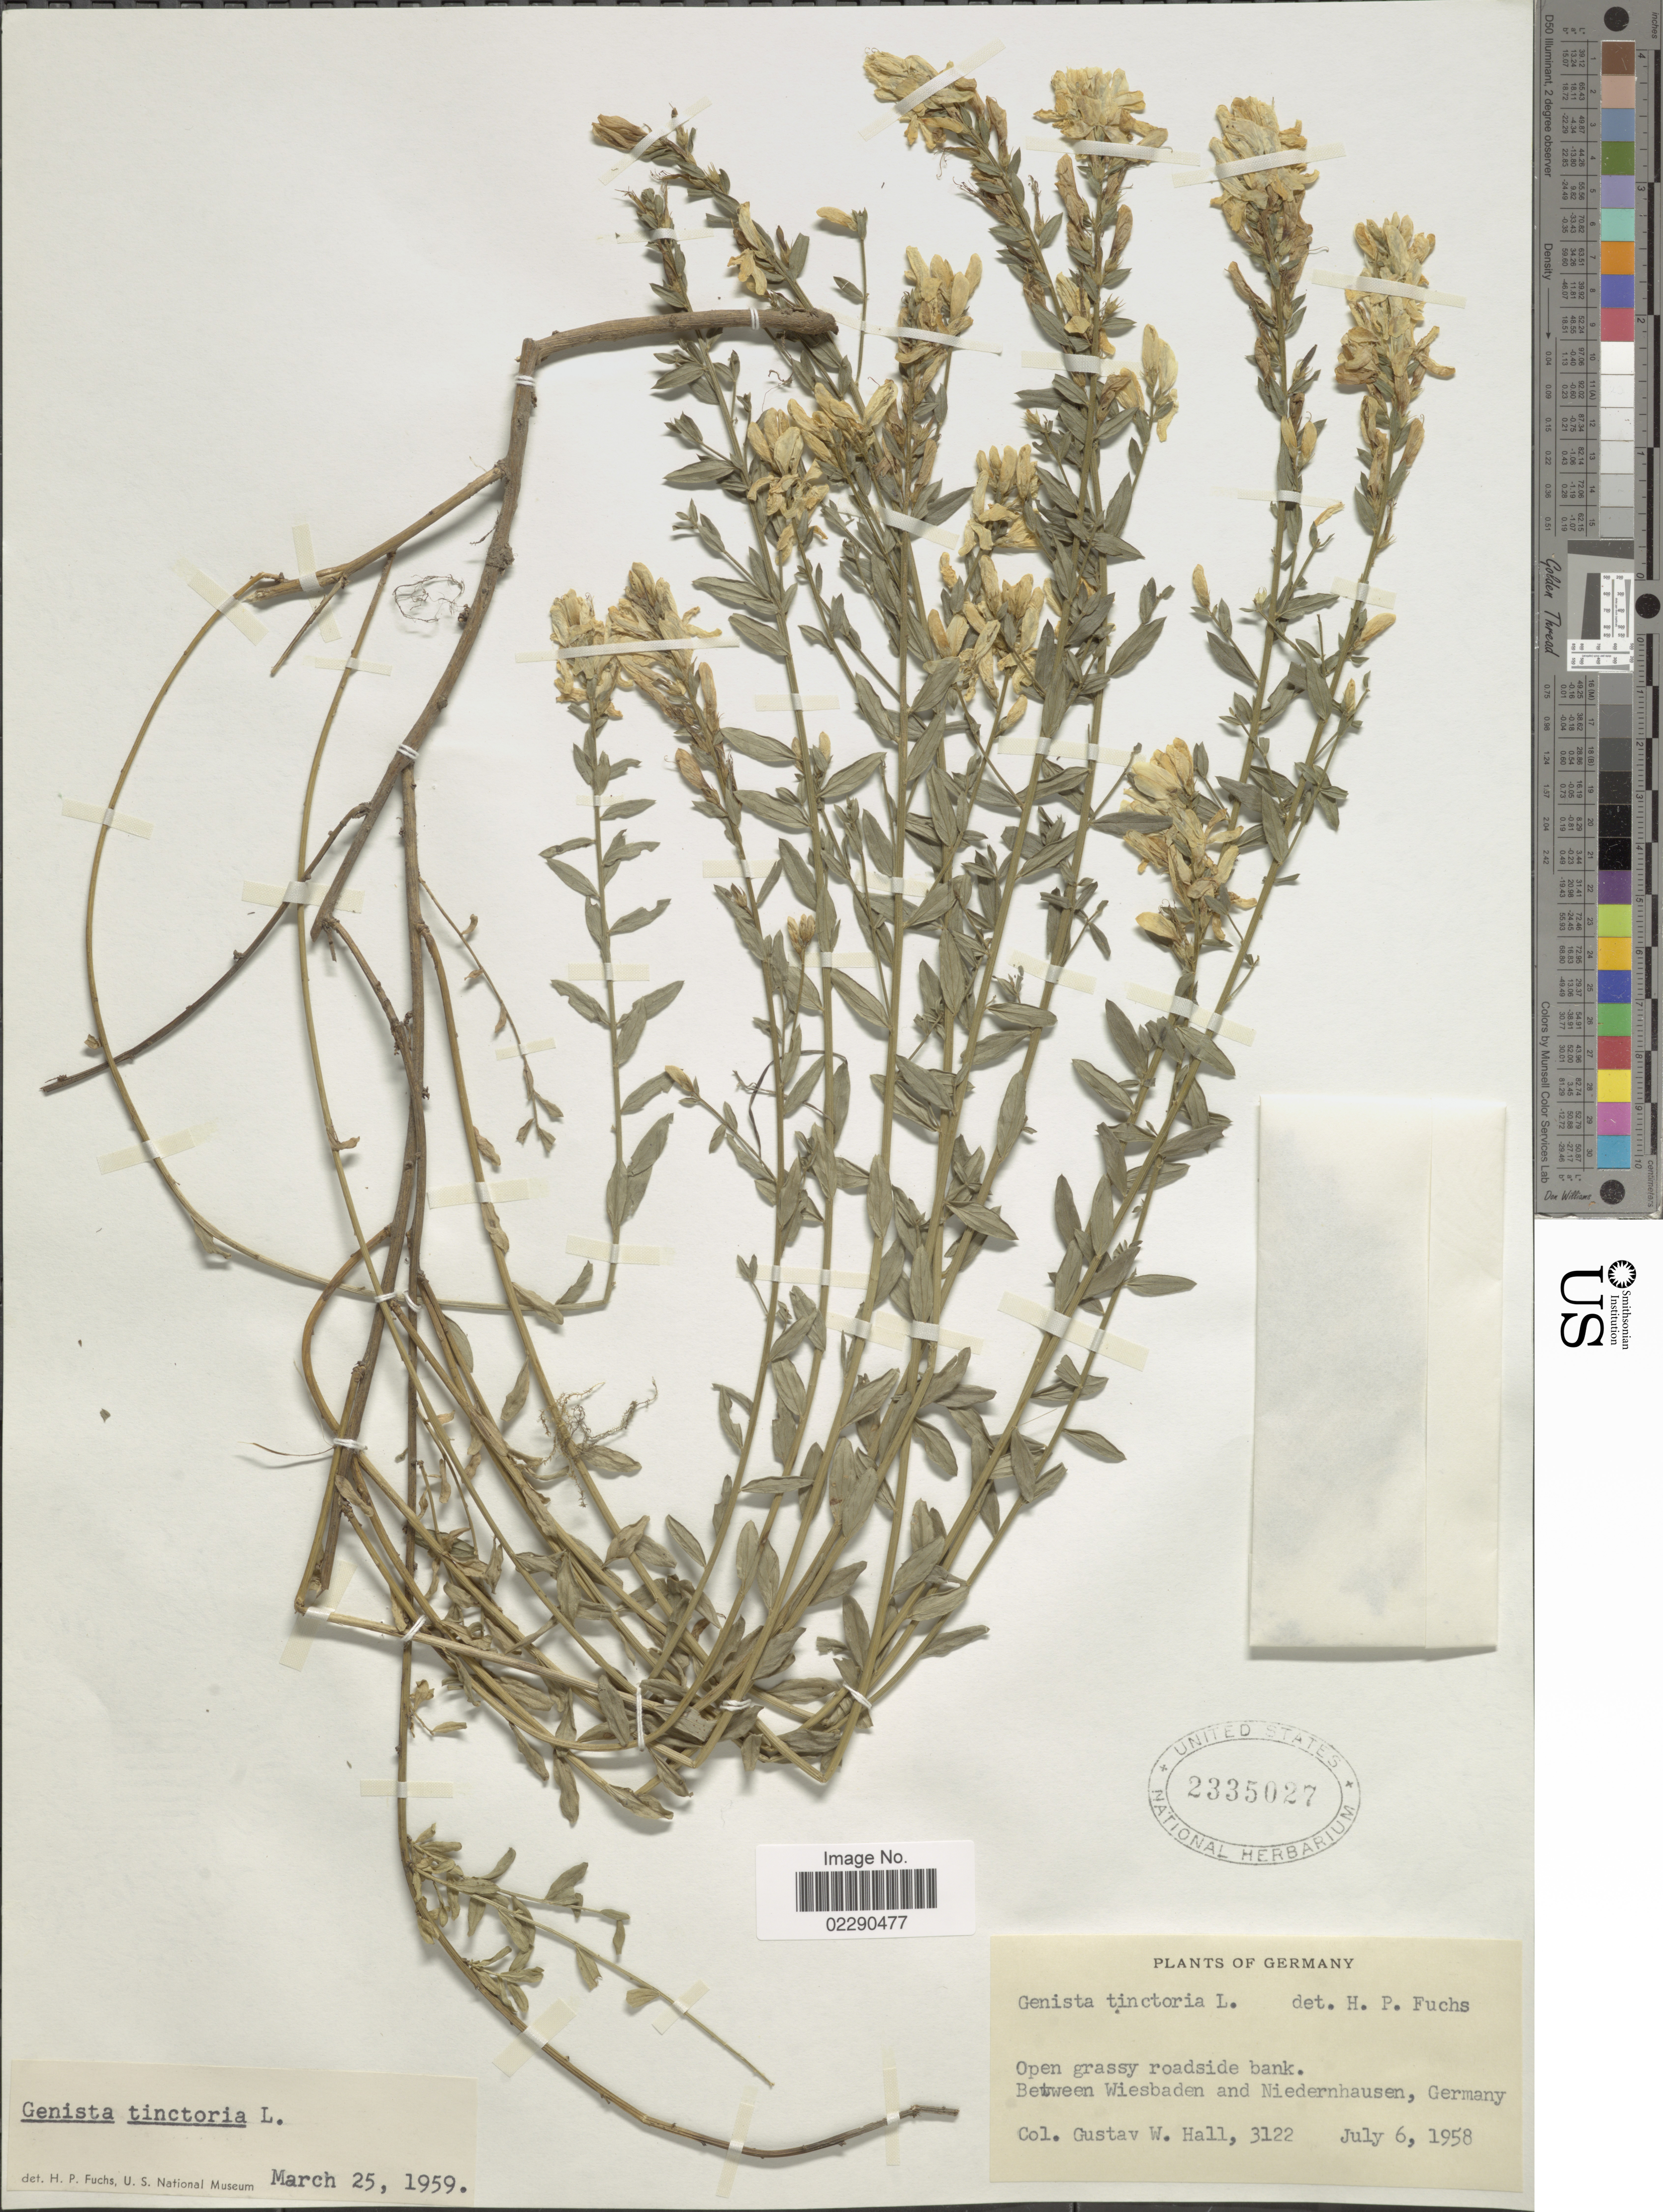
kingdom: Plantae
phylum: Tracheophyta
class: Magnoliopsida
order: Fabales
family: Fabaceae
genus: Genista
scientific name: Genista tinctoria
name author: L.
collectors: G. Hall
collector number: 3122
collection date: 1958-07-06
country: Germany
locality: Between Wiesbaden and Niedernhausen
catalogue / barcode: US 2335027